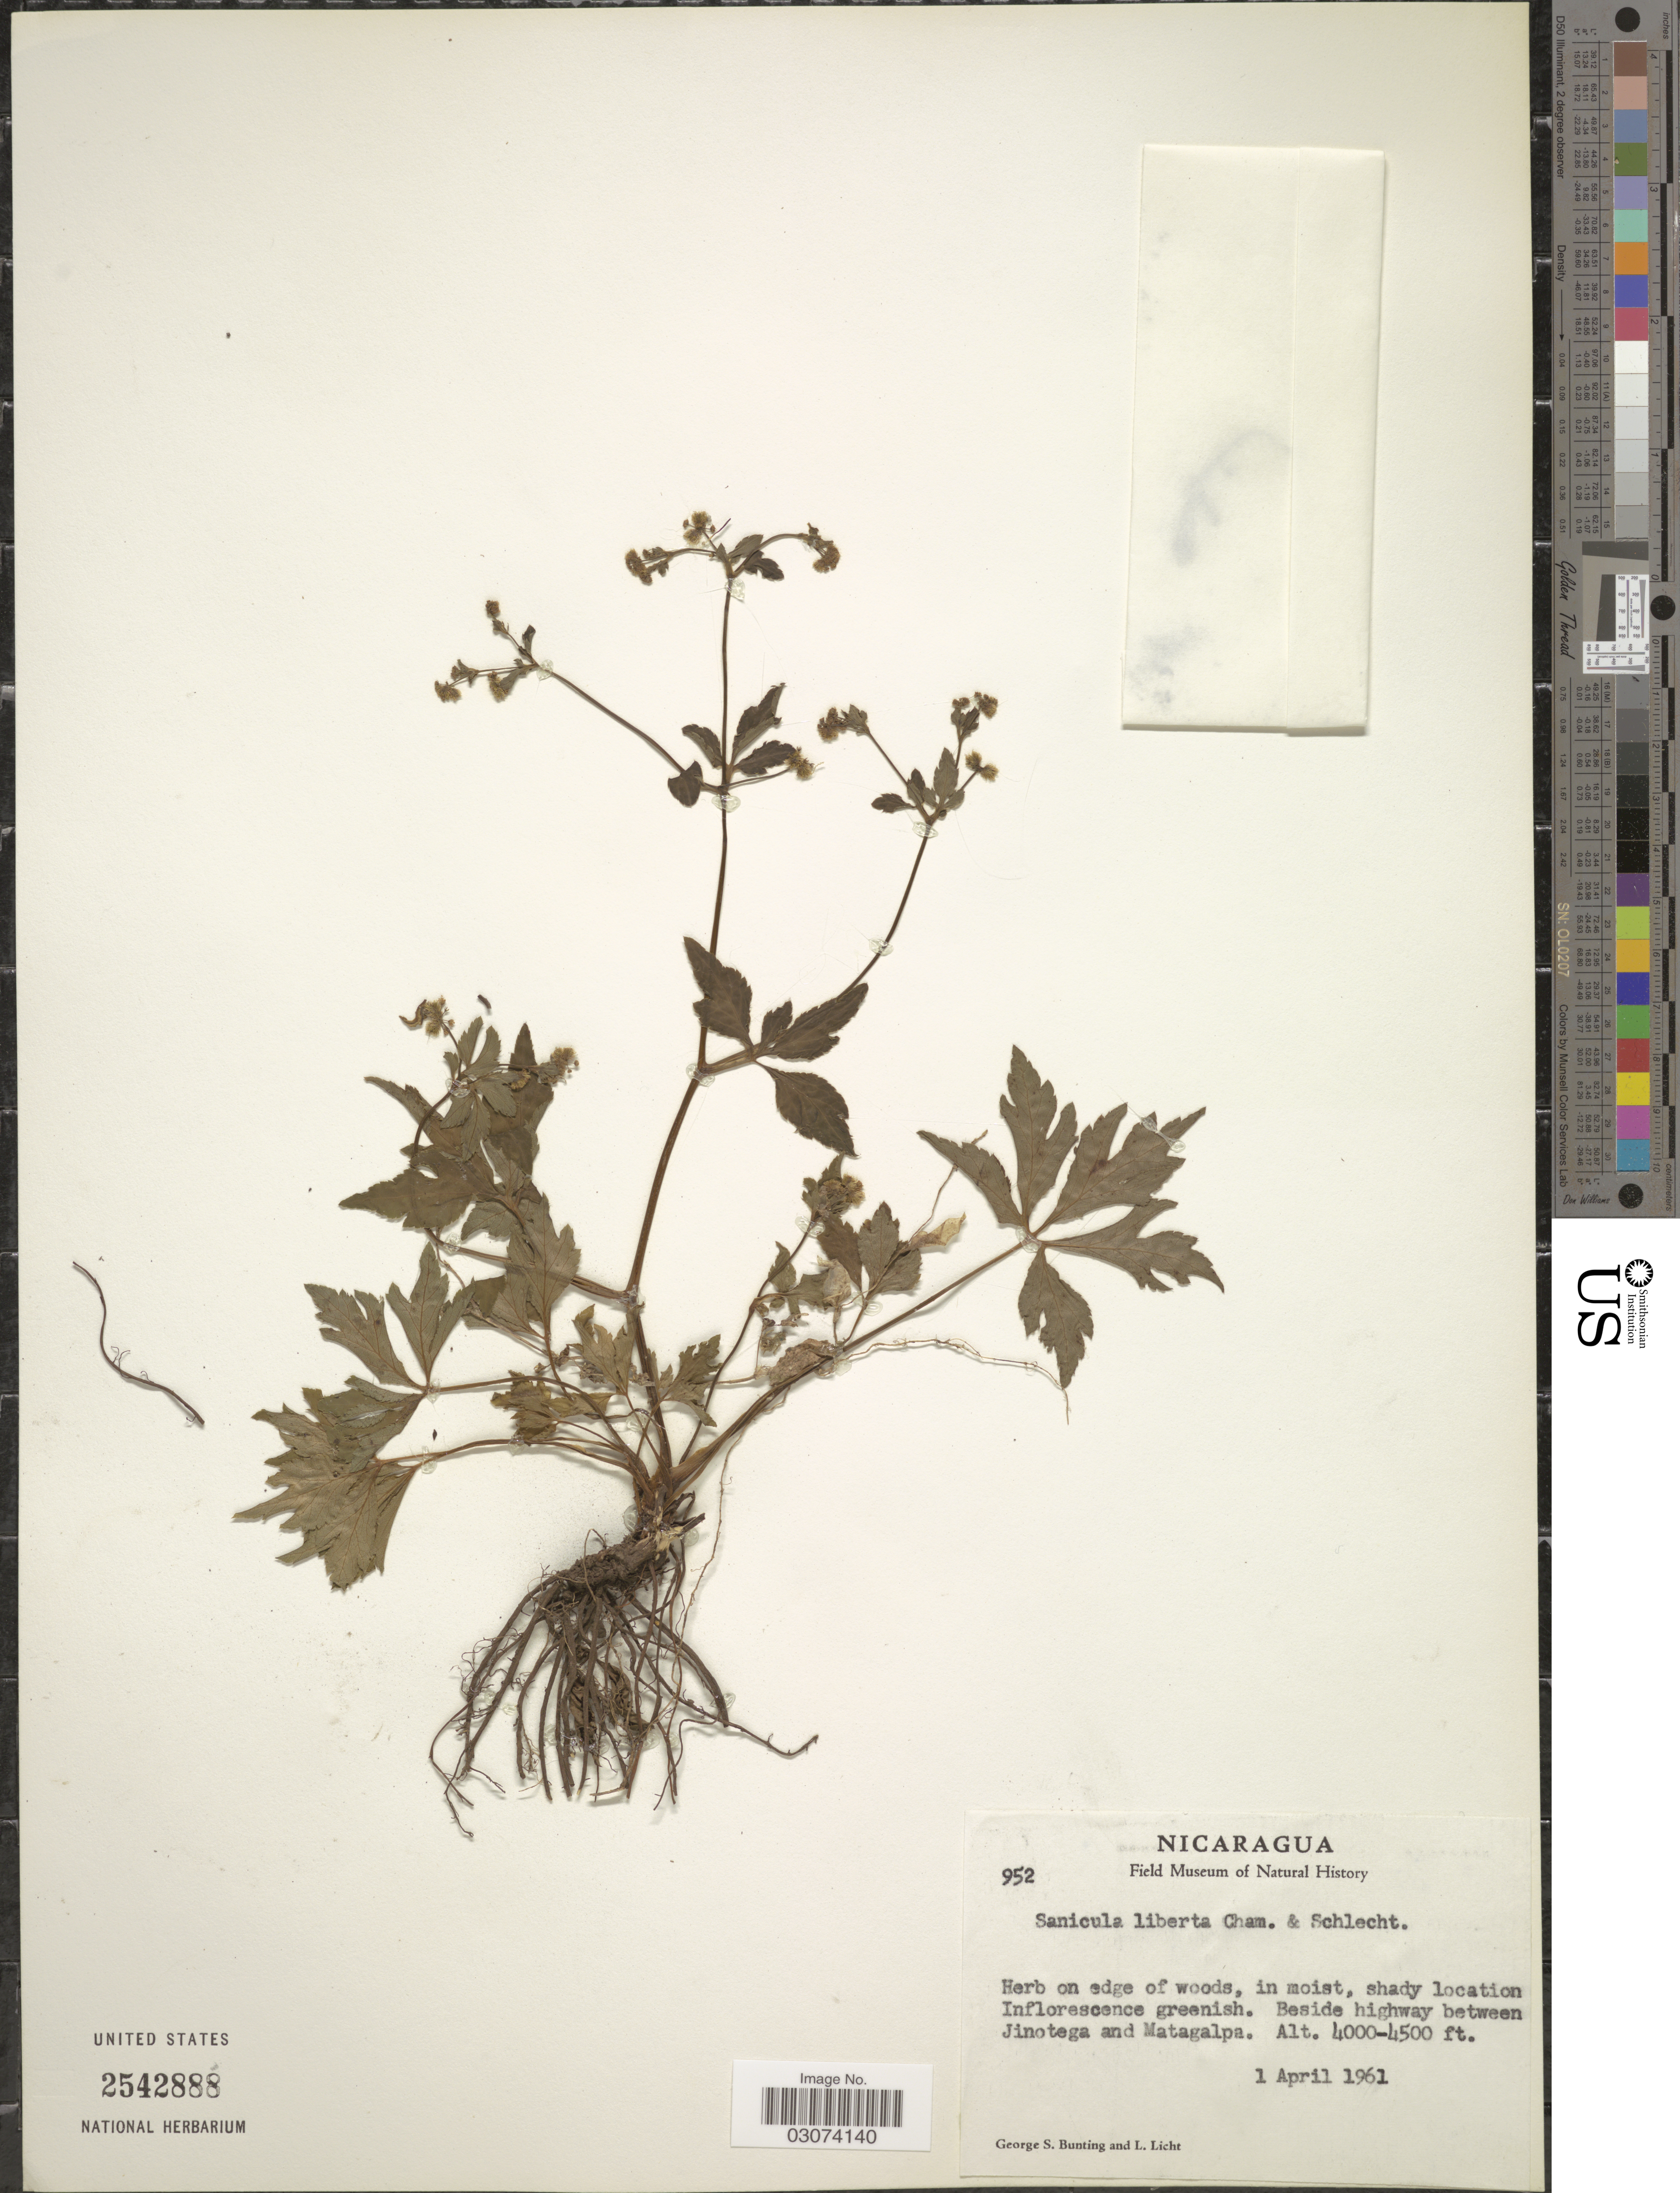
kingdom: Plantae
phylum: Tracheophyta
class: Magnoliopsida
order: Apiales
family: Apiaceae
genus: Sanicula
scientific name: Sanicula liberta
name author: Cham. & Schltdl.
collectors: G. S. Bunting & L. Licht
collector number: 952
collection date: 1961-04-01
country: Nicaragua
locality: Beside highway between Jinotega and Matagalpa.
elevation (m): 1219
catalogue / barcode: US 2542888